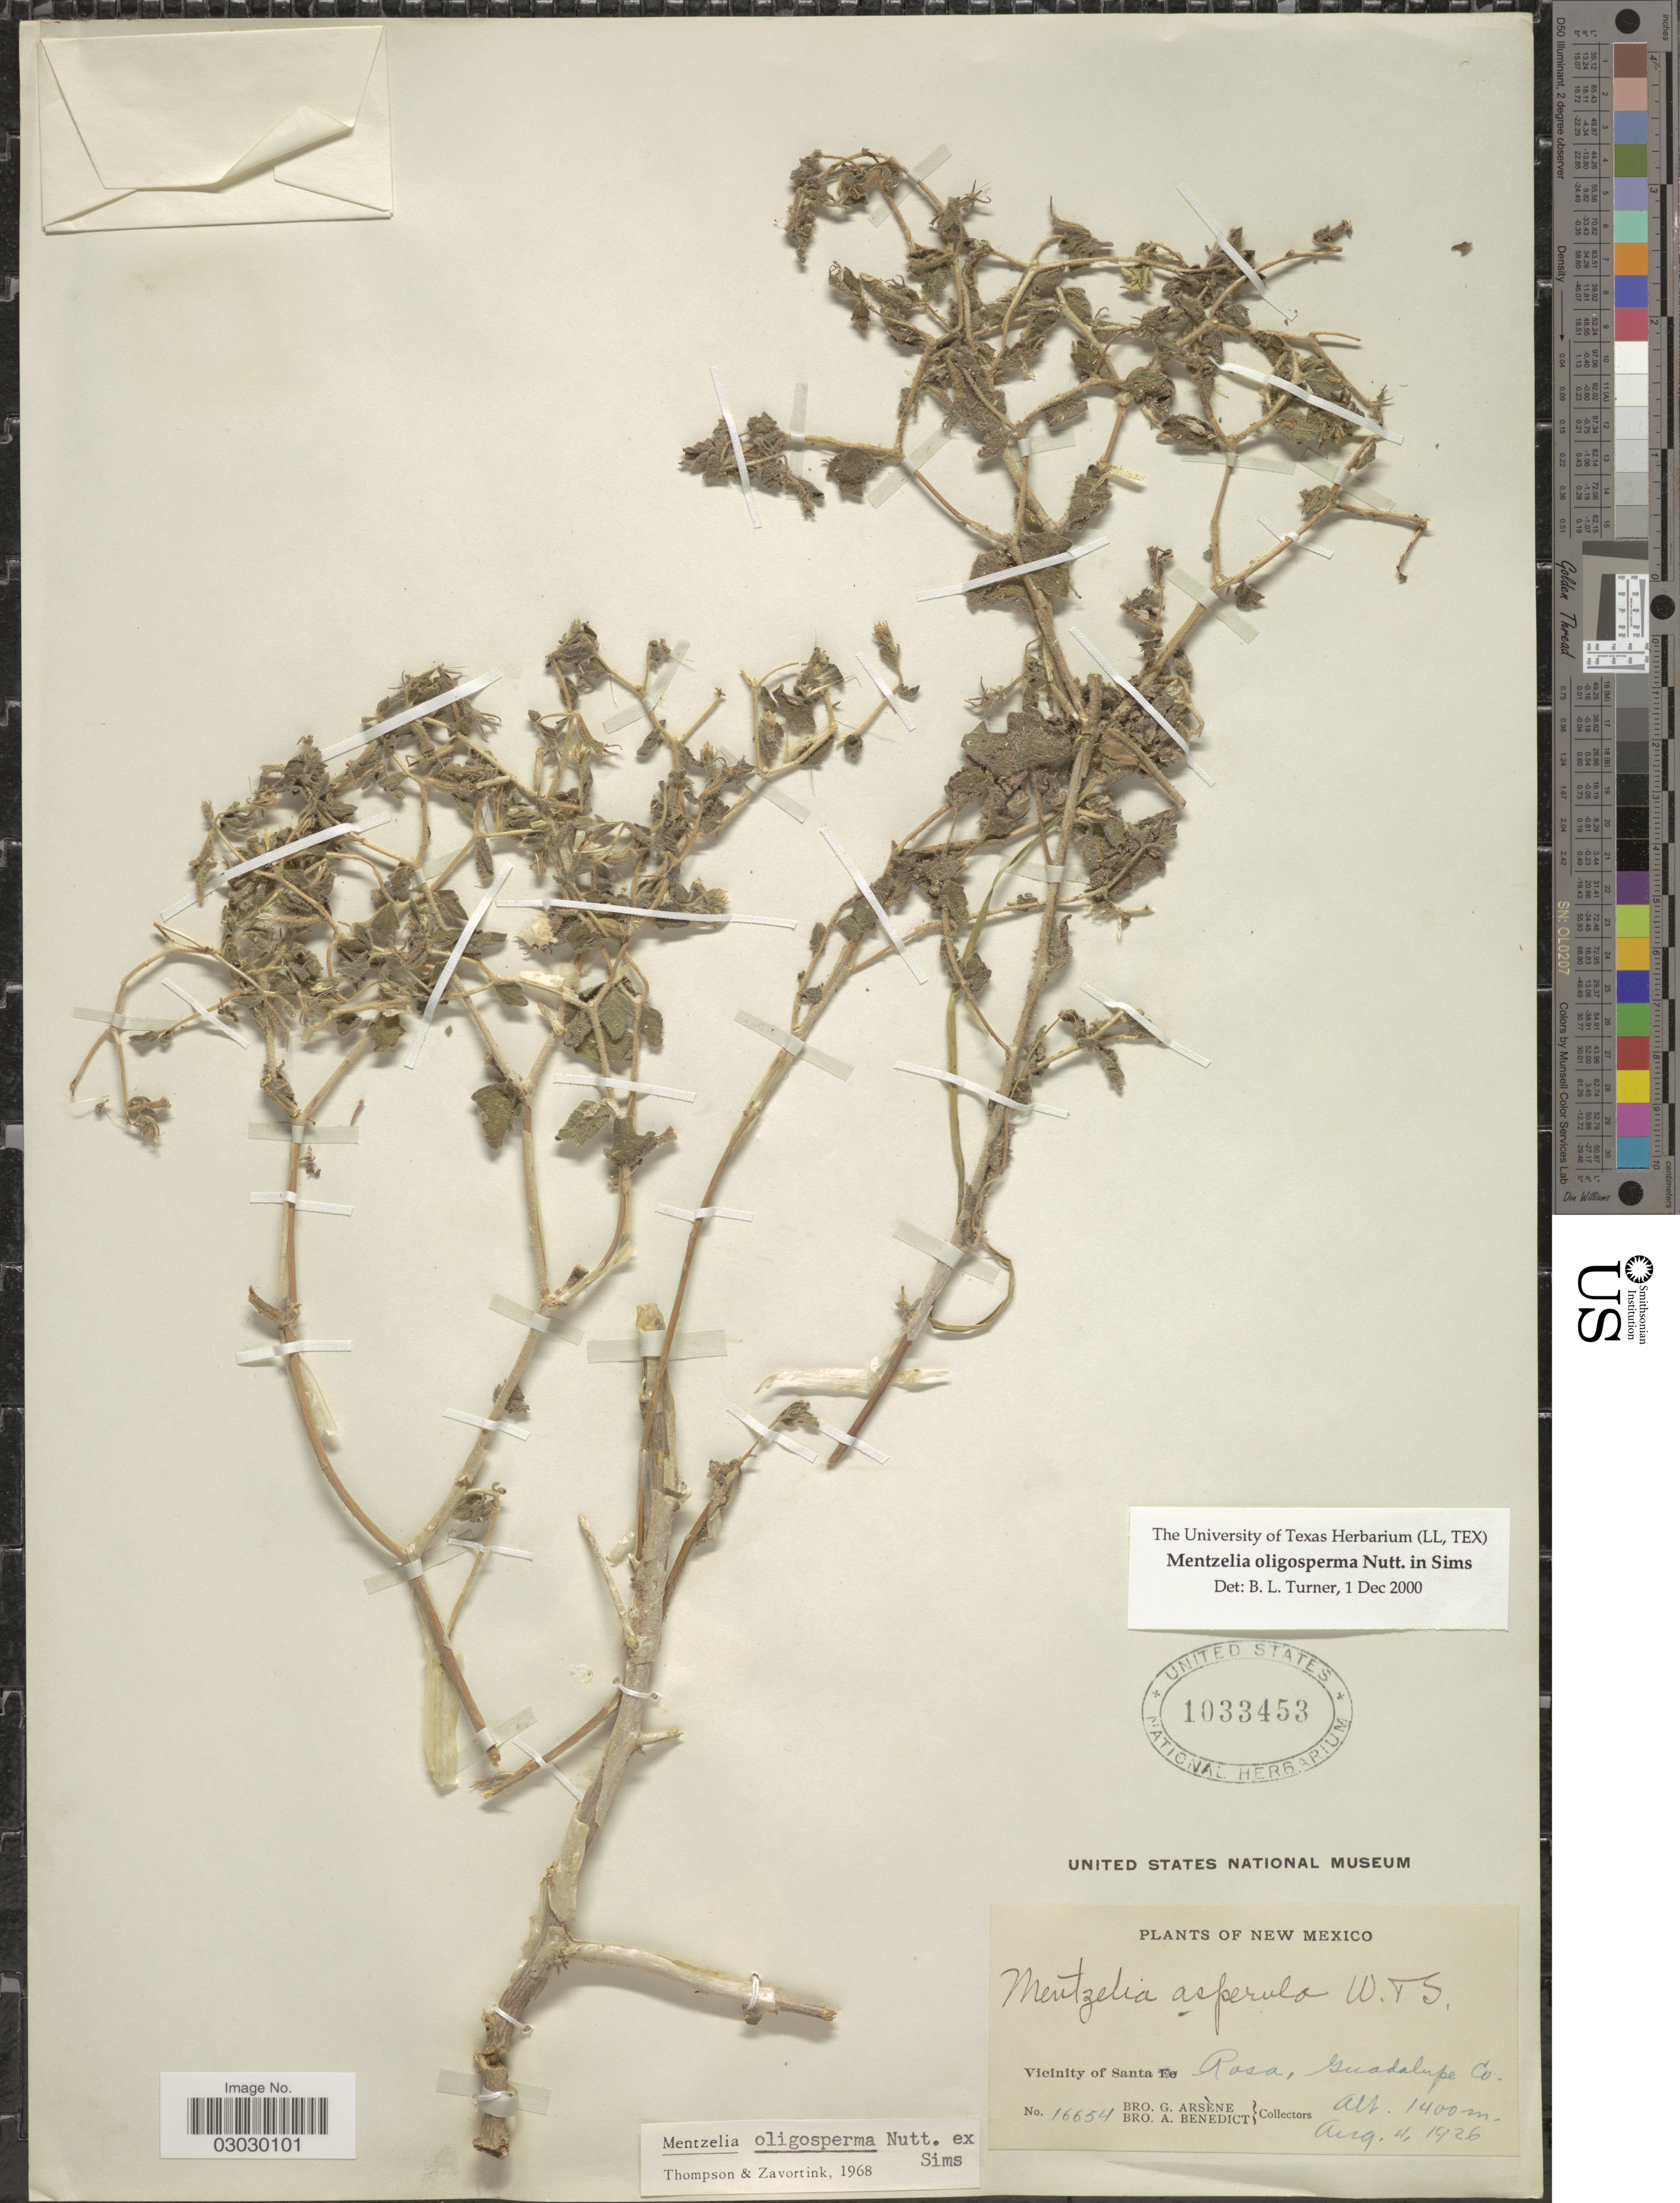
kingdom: Plantae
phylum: Tracheophyta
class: Magnoliopsida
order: Cornales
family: Loasaceae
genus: Mentzelia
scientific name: Mentzelia oligosperma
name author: Nutt. ex Sims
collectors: Bro. G. Arsène & Bro. Benedict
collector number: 16654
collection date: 1926-08-04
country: United States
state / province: New Mexico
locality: Vicinity of Santa Rosa, Guadalupe Co.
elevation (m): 1400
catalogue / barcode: US 1033453